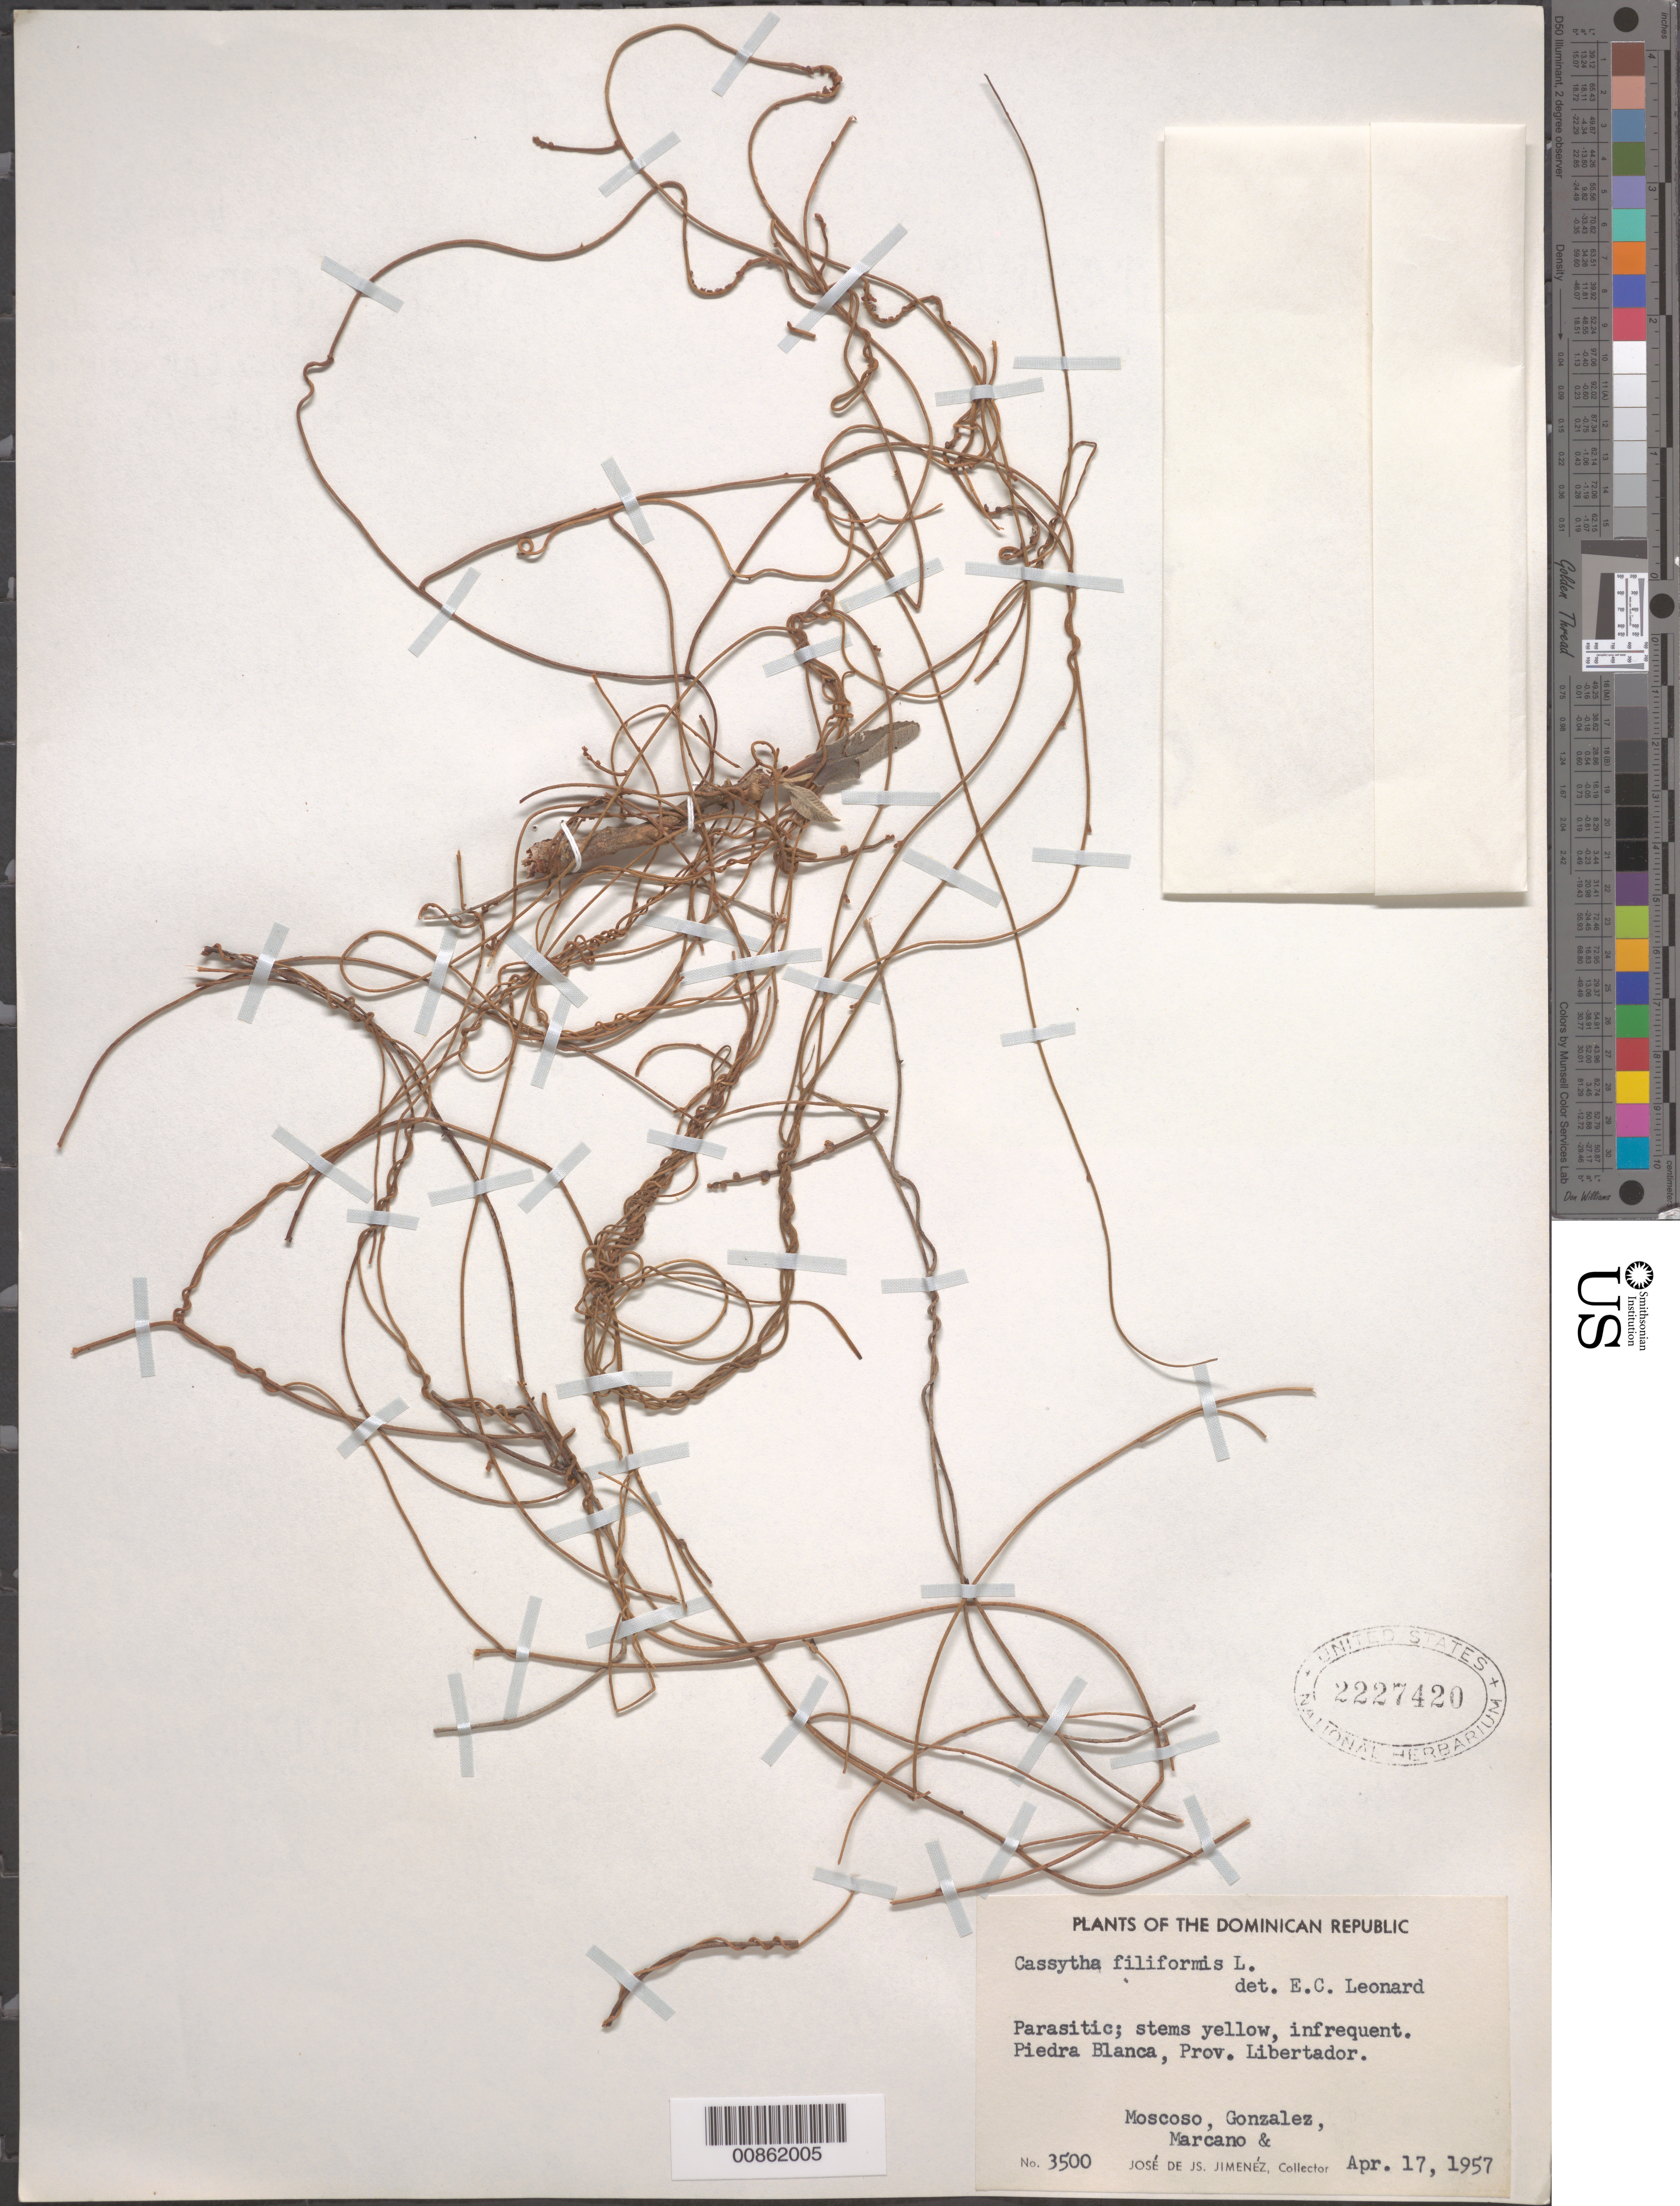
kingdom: Plantae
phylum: Tracheophyta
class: Magnoliopsida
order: Laurales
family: Lauraceae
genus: Cassytha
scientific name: Cassytha filiformis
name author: L.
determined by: Leonard, Emery C., (US)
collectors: J. J. Jiménez Almonte, -. Moscoso, -. Gonzalez & E. J. Marcano F.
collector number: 3500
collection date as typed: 17 Apr 1957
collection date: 1957-04-17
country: Dominican Republic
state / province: Dajabon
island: Hispaniola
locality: Piedra Blanca, Prov. Libertador (obsolete).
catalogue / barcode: US 2227420